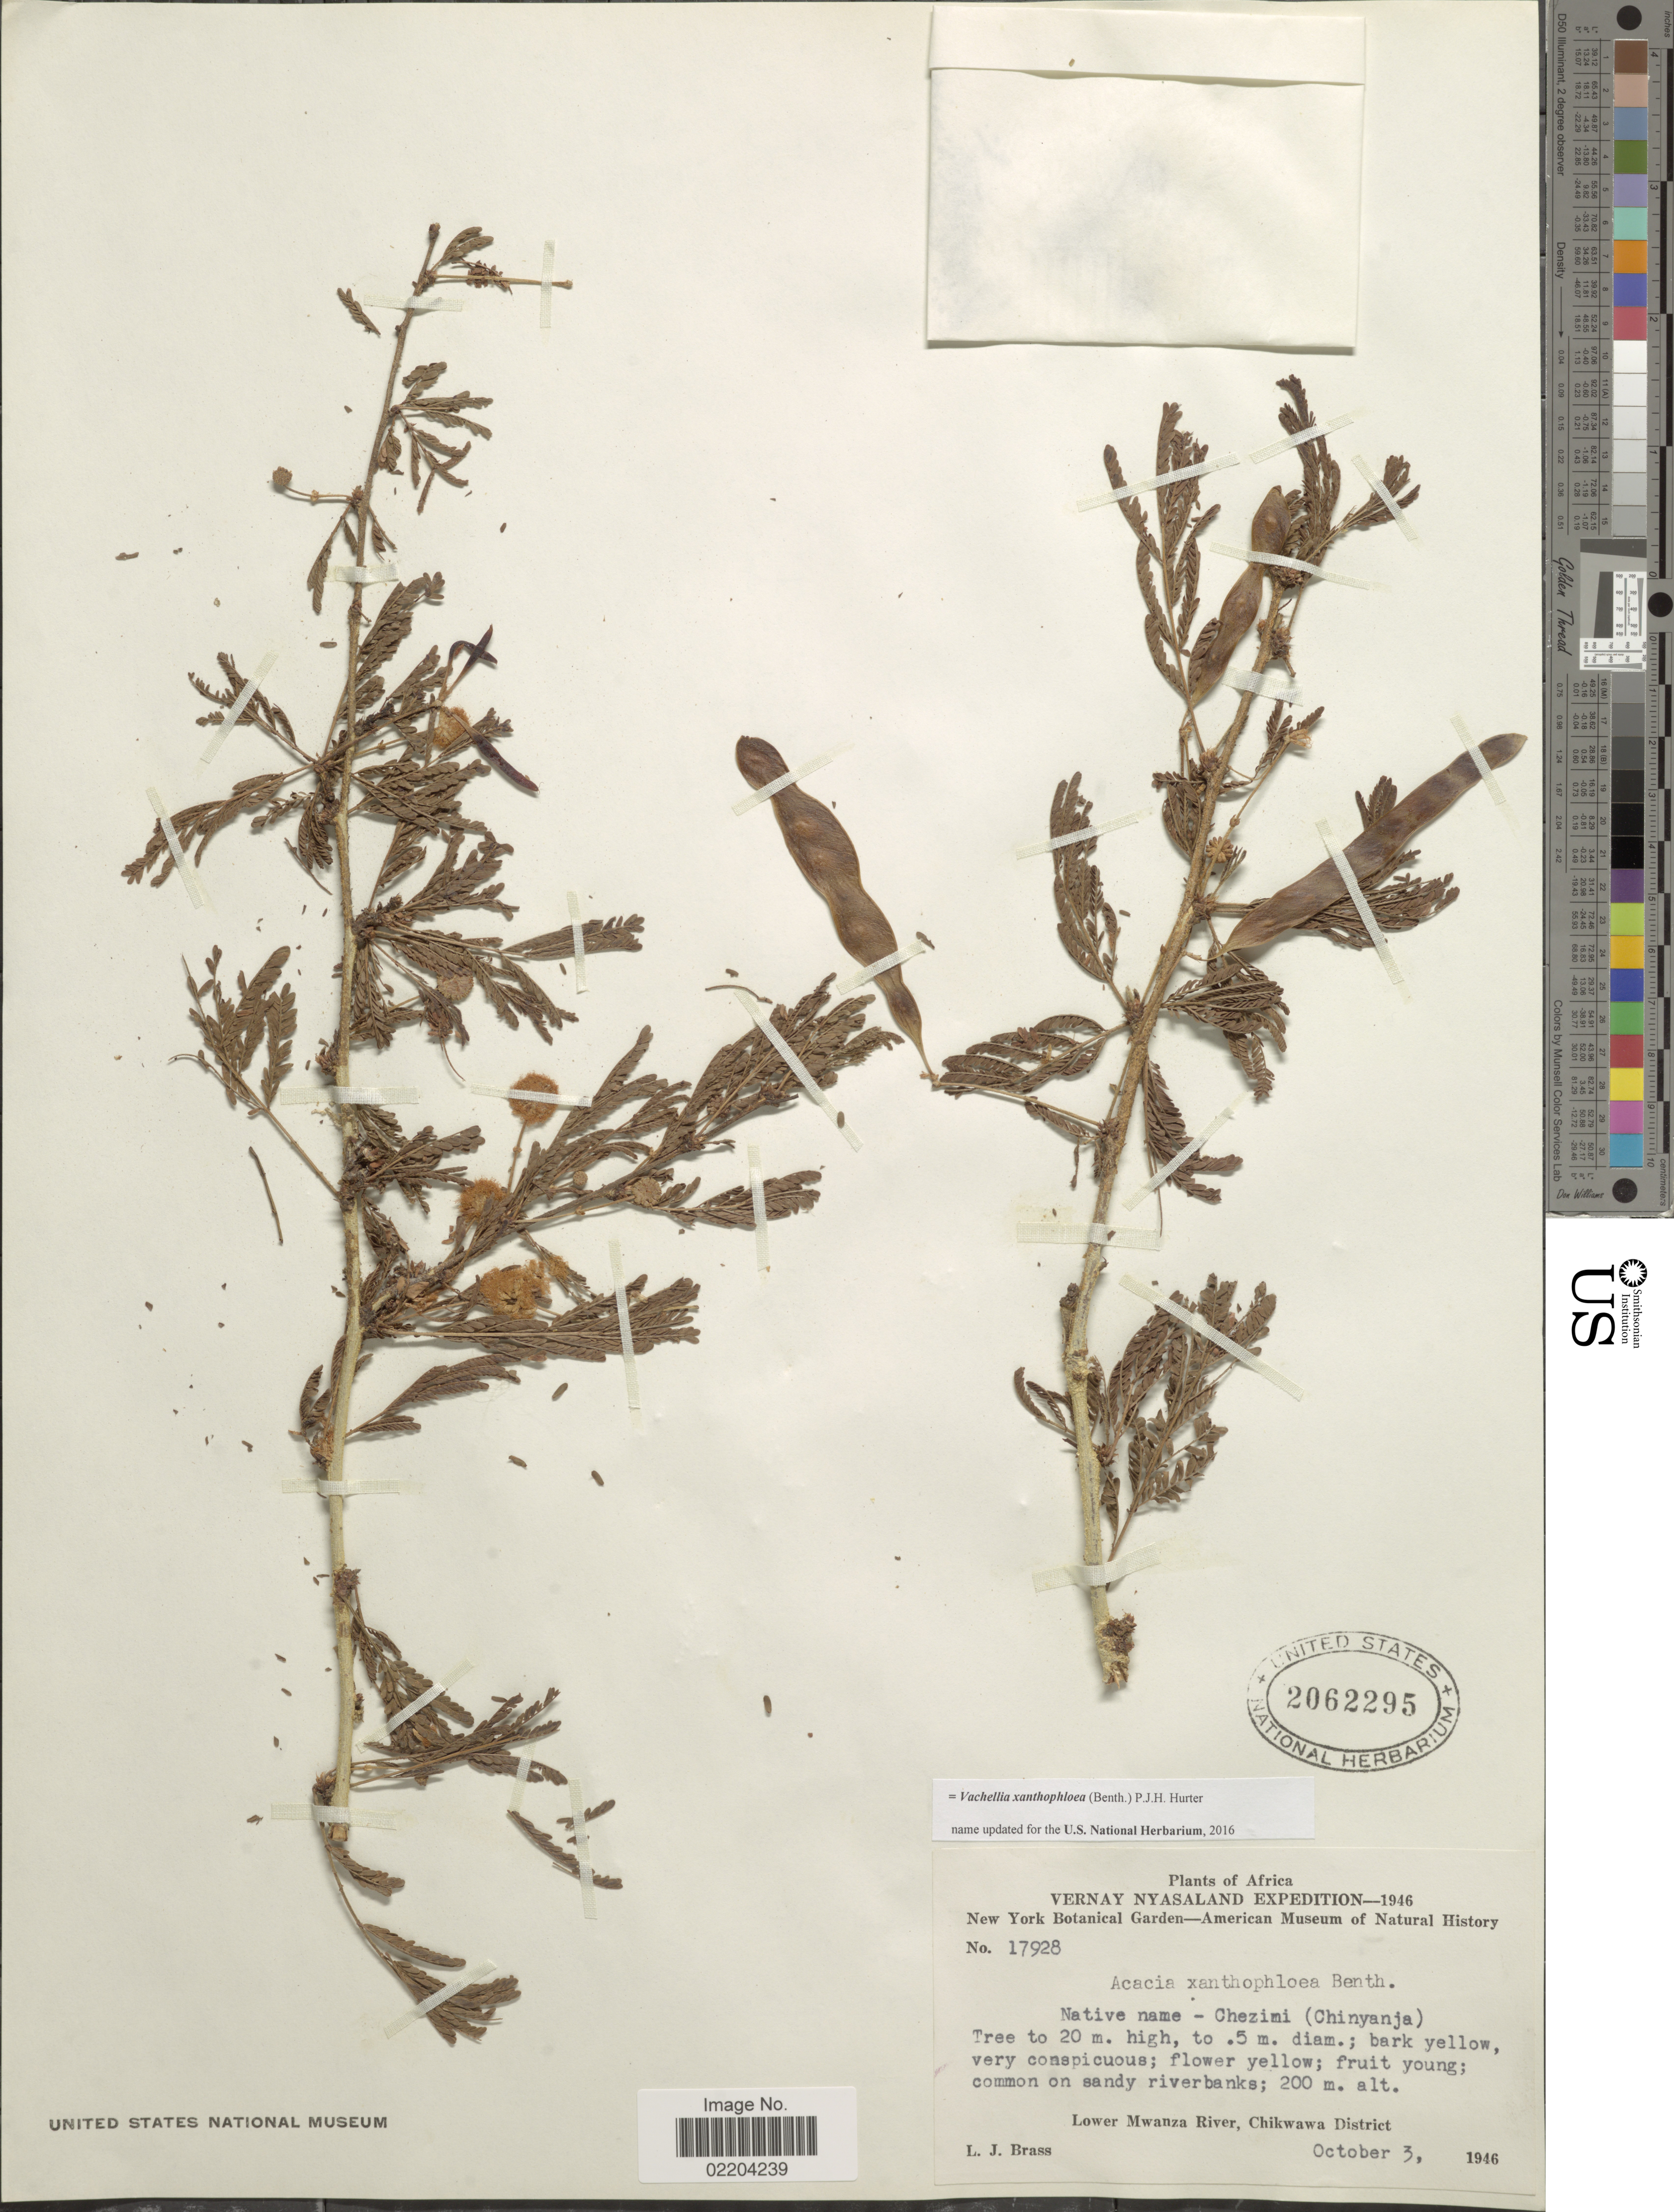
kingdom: Plantae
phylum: Tracheophyta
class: Magnoliopsida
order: Fabales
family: Fabaceae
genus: Vachellia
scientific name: Vachellia xanthophloea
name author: (Benth.) P.J.H. Hurter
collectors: L. J. Brass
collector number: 17928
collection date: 1946-10-03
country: Malawi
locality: Sandy riverbanks, Lower Mwanza River, Chikwawa District.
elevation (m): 200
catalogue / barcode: US 2062295